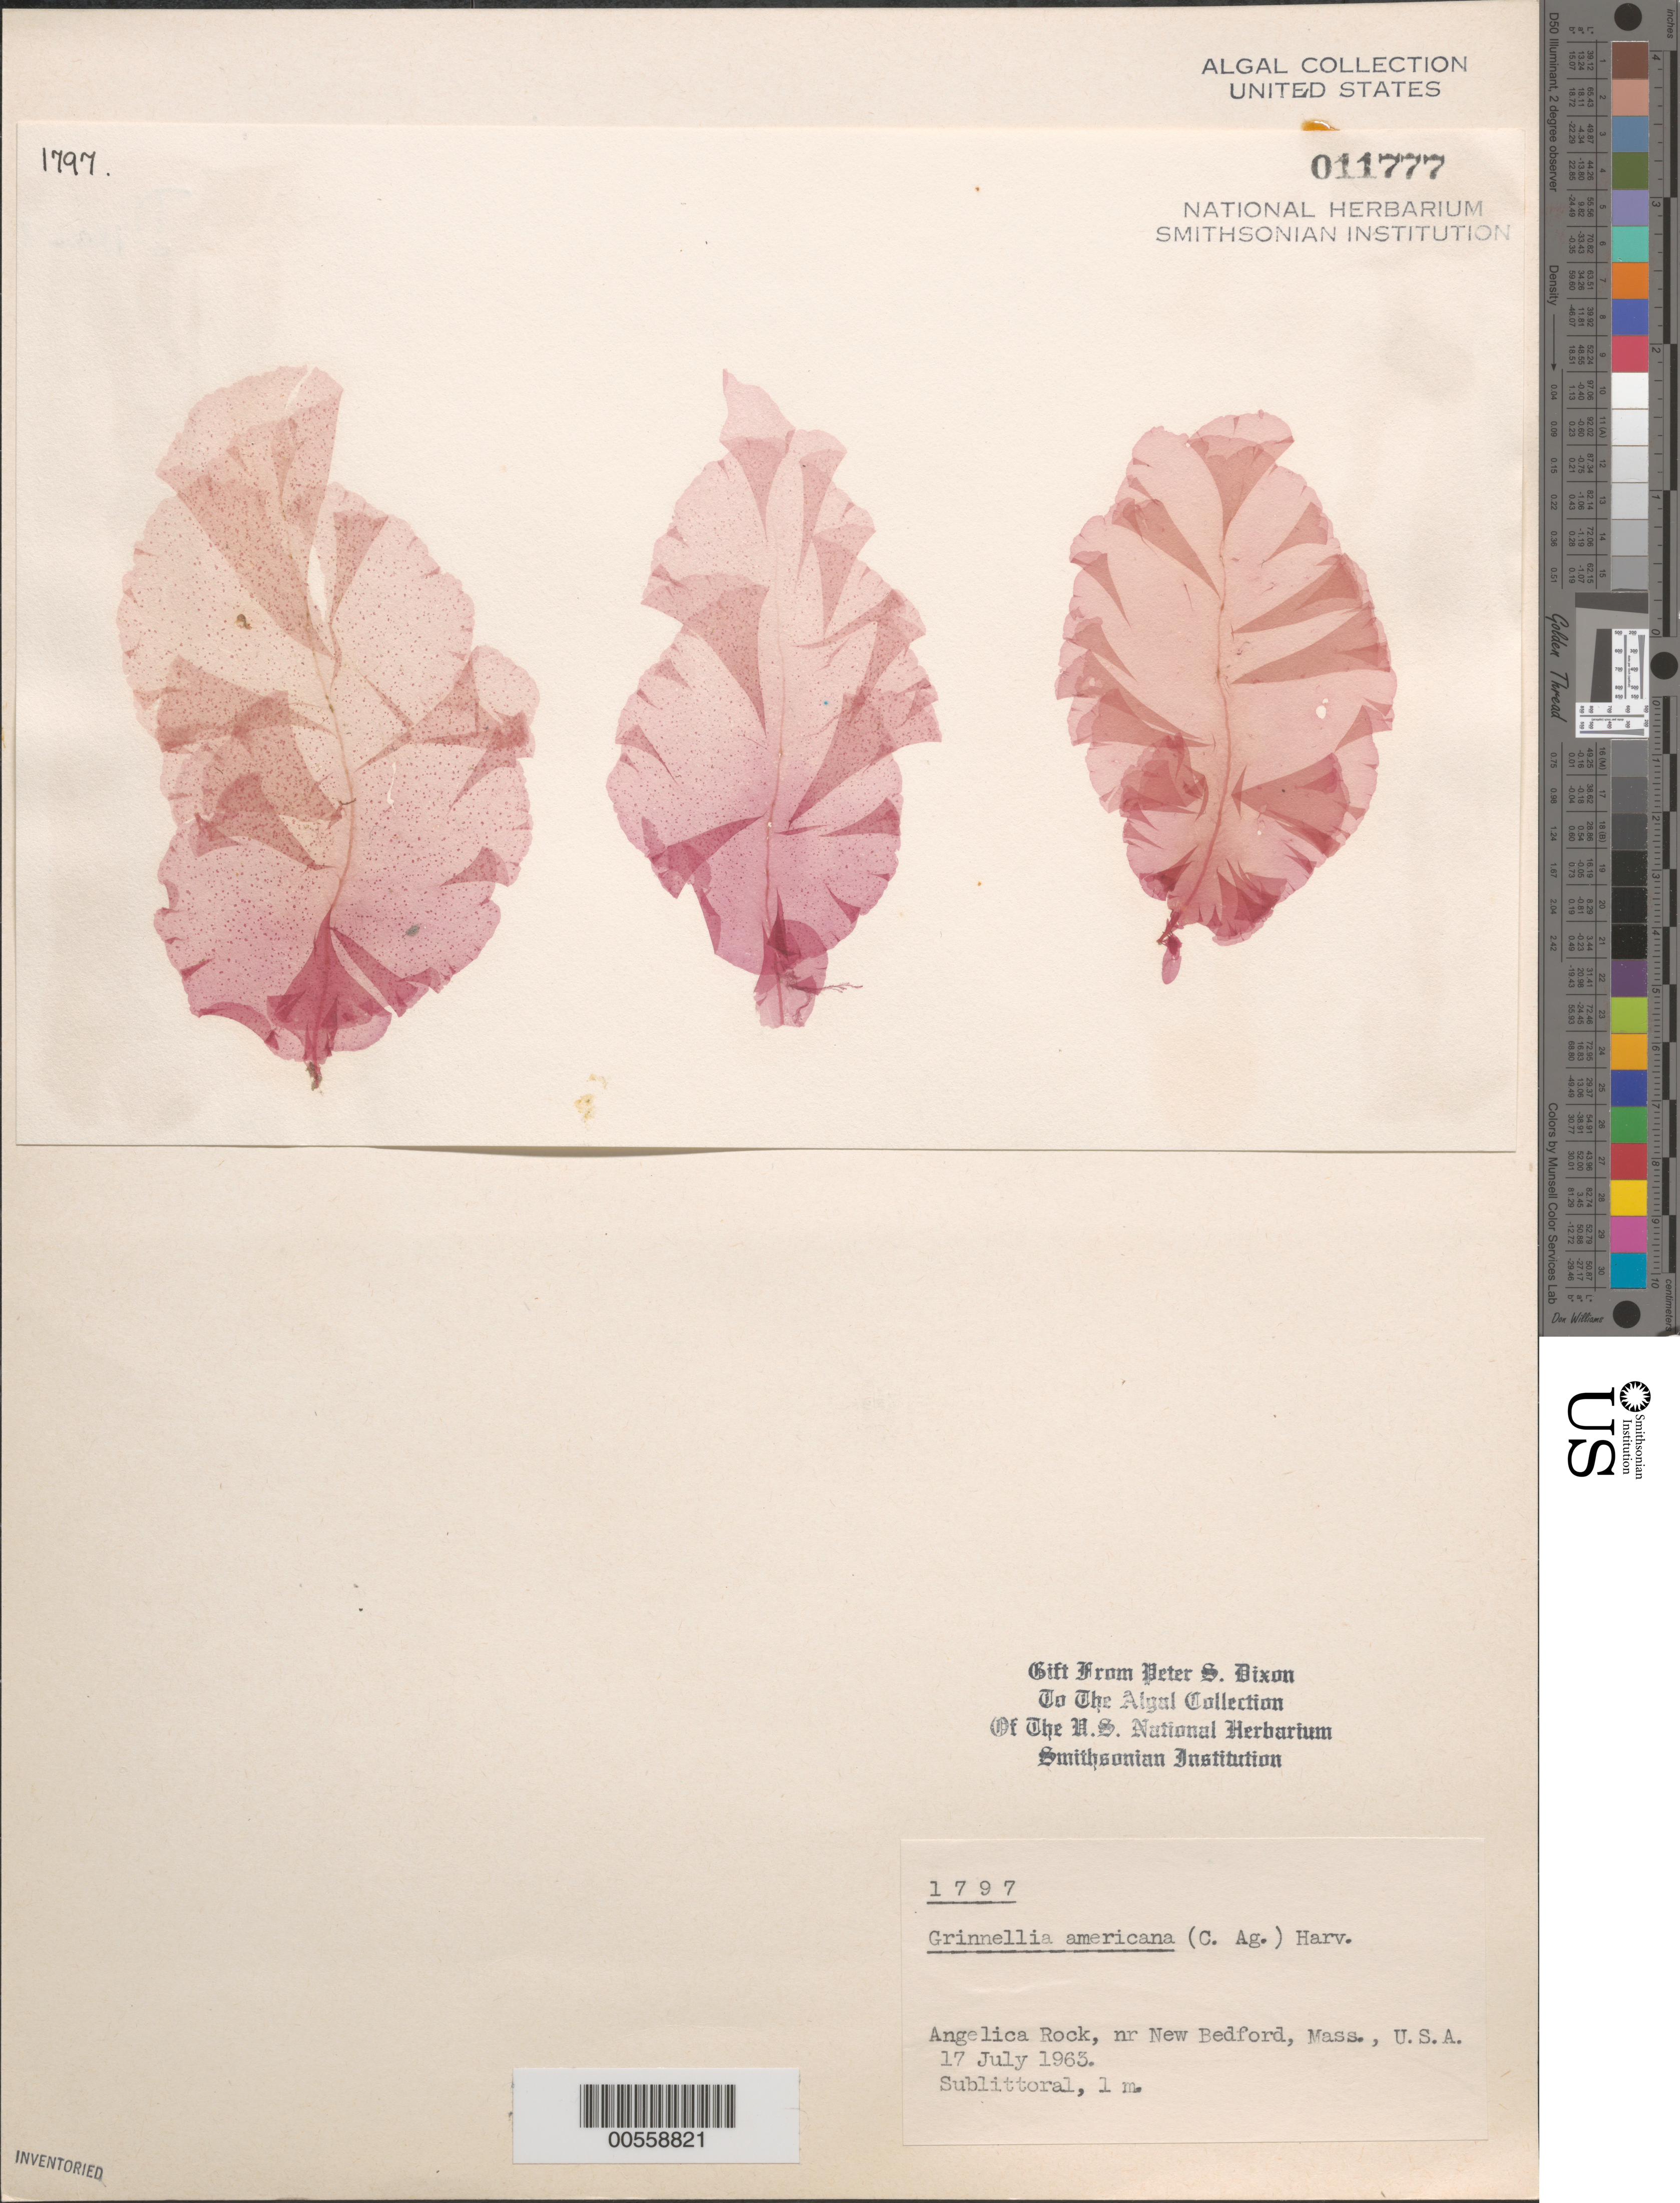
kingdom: Plantae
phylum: Rhodophyta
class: Florideophyceae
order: Ceramiales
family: Delesseriaceae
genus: Grinnellia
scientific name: Grinnellia americana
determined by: Dixon, P. S.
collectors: P. S. Dixon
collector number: PSD 1797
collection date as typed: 17 Jul 1963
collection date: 1963-07-17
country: United States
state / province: Massachusetts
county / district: Bristol County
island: Angelica Rock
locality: Near New Bedford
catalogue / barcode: US 11777